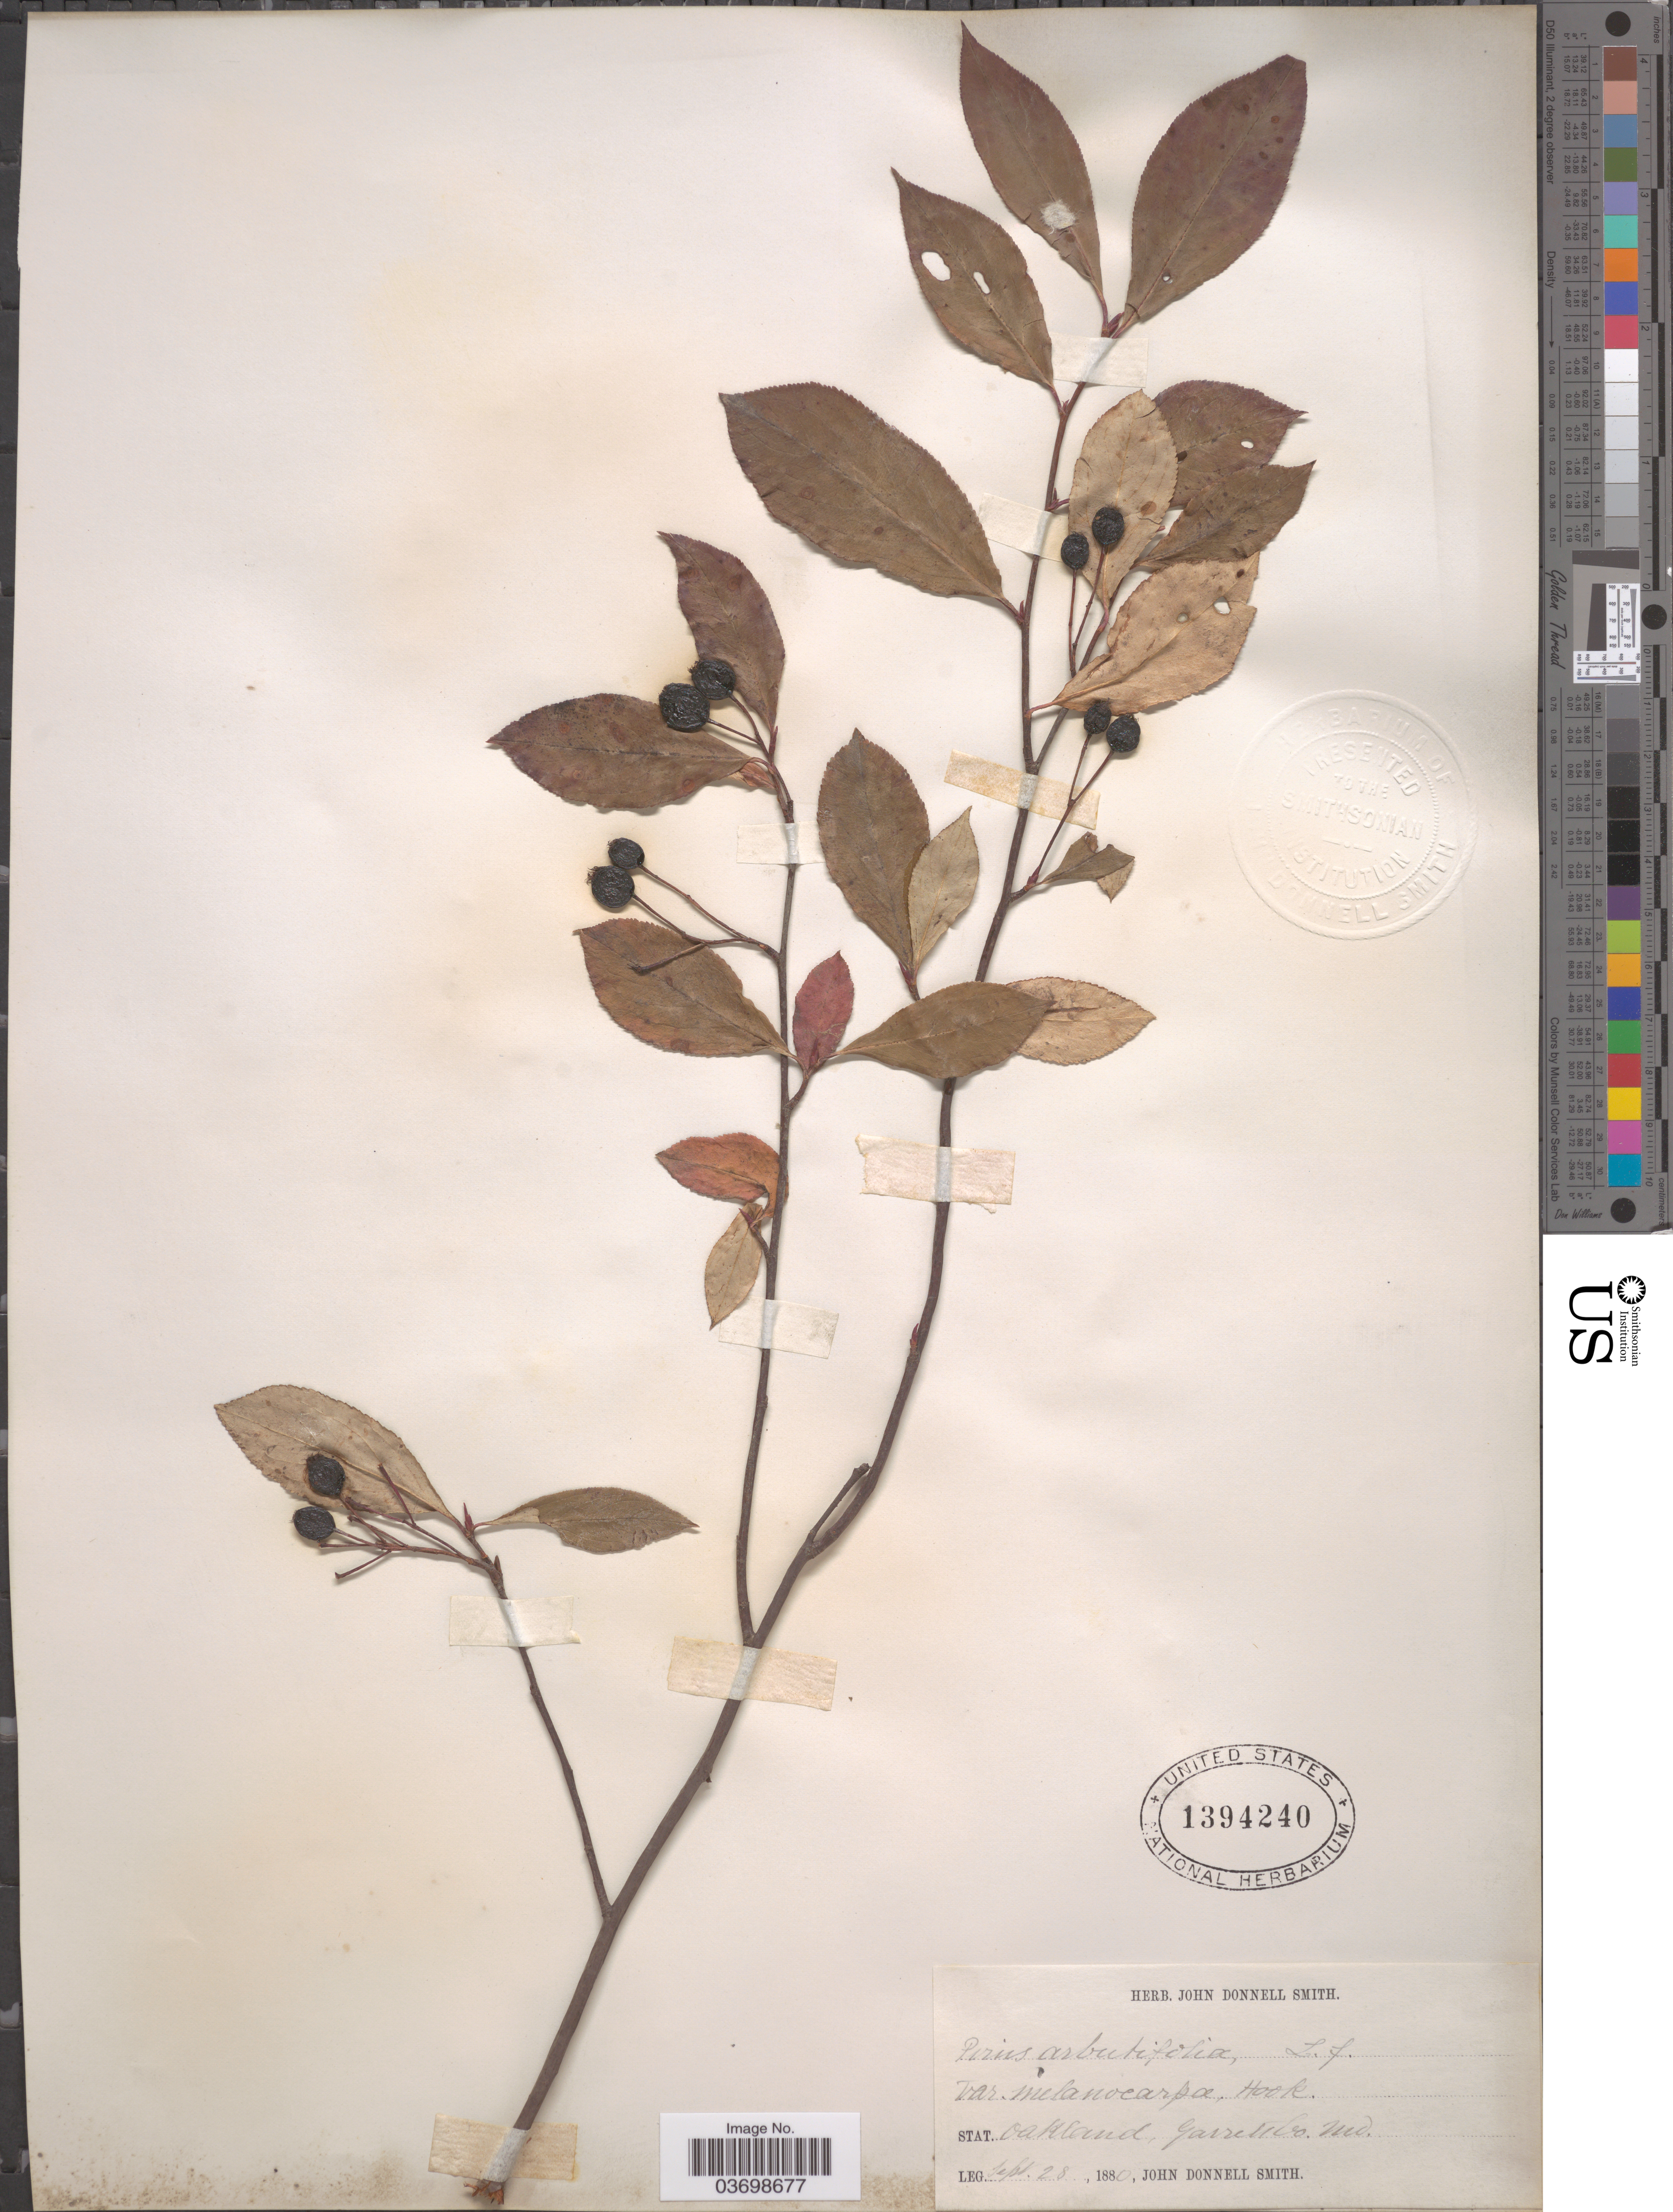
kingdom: Plantae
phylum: Tracheophyta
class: Magnoliopsida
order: Rosales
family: Rosaceae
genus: Aronia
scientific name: Aronia melanocarpa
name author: (Michx.) Elliott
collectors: J. Donnell Smith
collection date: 1880-09-28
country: United States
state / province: Maryland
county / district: Garrett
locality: Stat. Oakland, Garrett Co.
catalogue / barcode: US 1394240